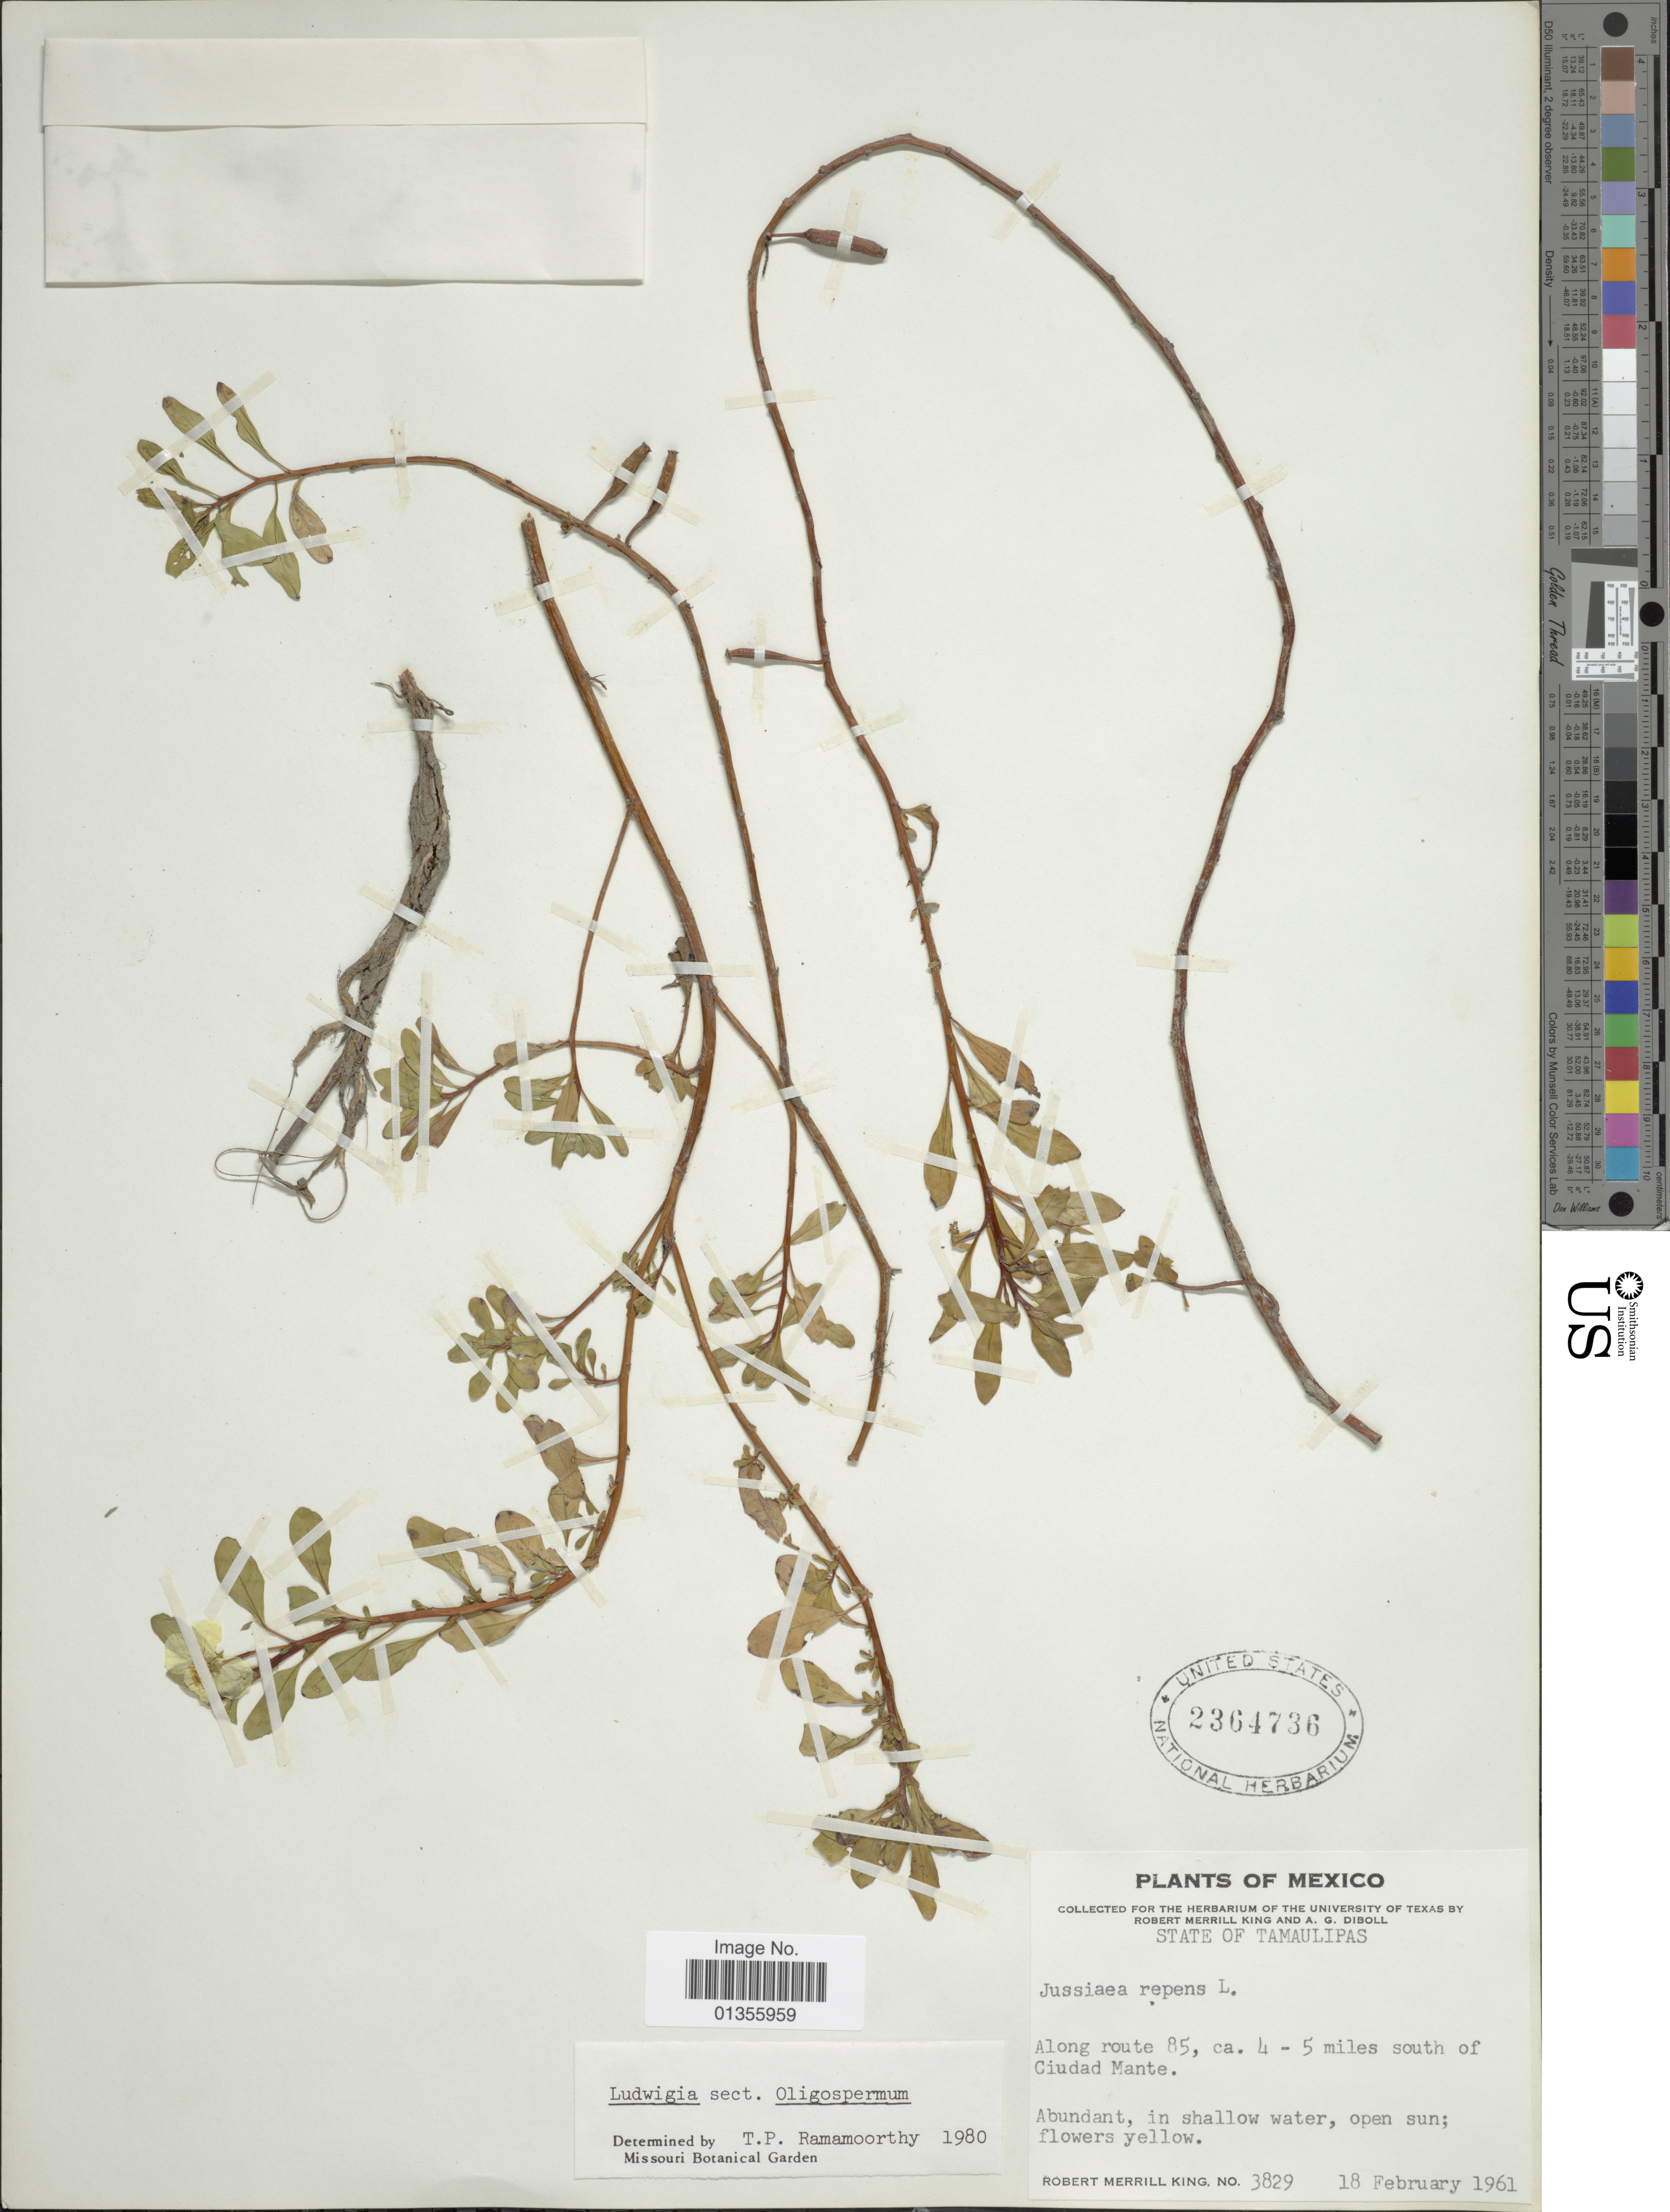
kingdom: Plantae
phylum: Tracheophyta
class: Magnoliopsida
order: Myrtales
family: Onagraceae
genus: Ludwigia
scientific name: Ludwigia octovalvis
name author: (Jacq.) P.H. Raven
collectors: R. M. King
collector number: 3829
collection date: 1961-02-18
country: Mexico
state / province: Tamaulipas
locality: Along route 85, ca. 4-5 miles south of Ciudad Mante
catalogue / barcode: US 2364736